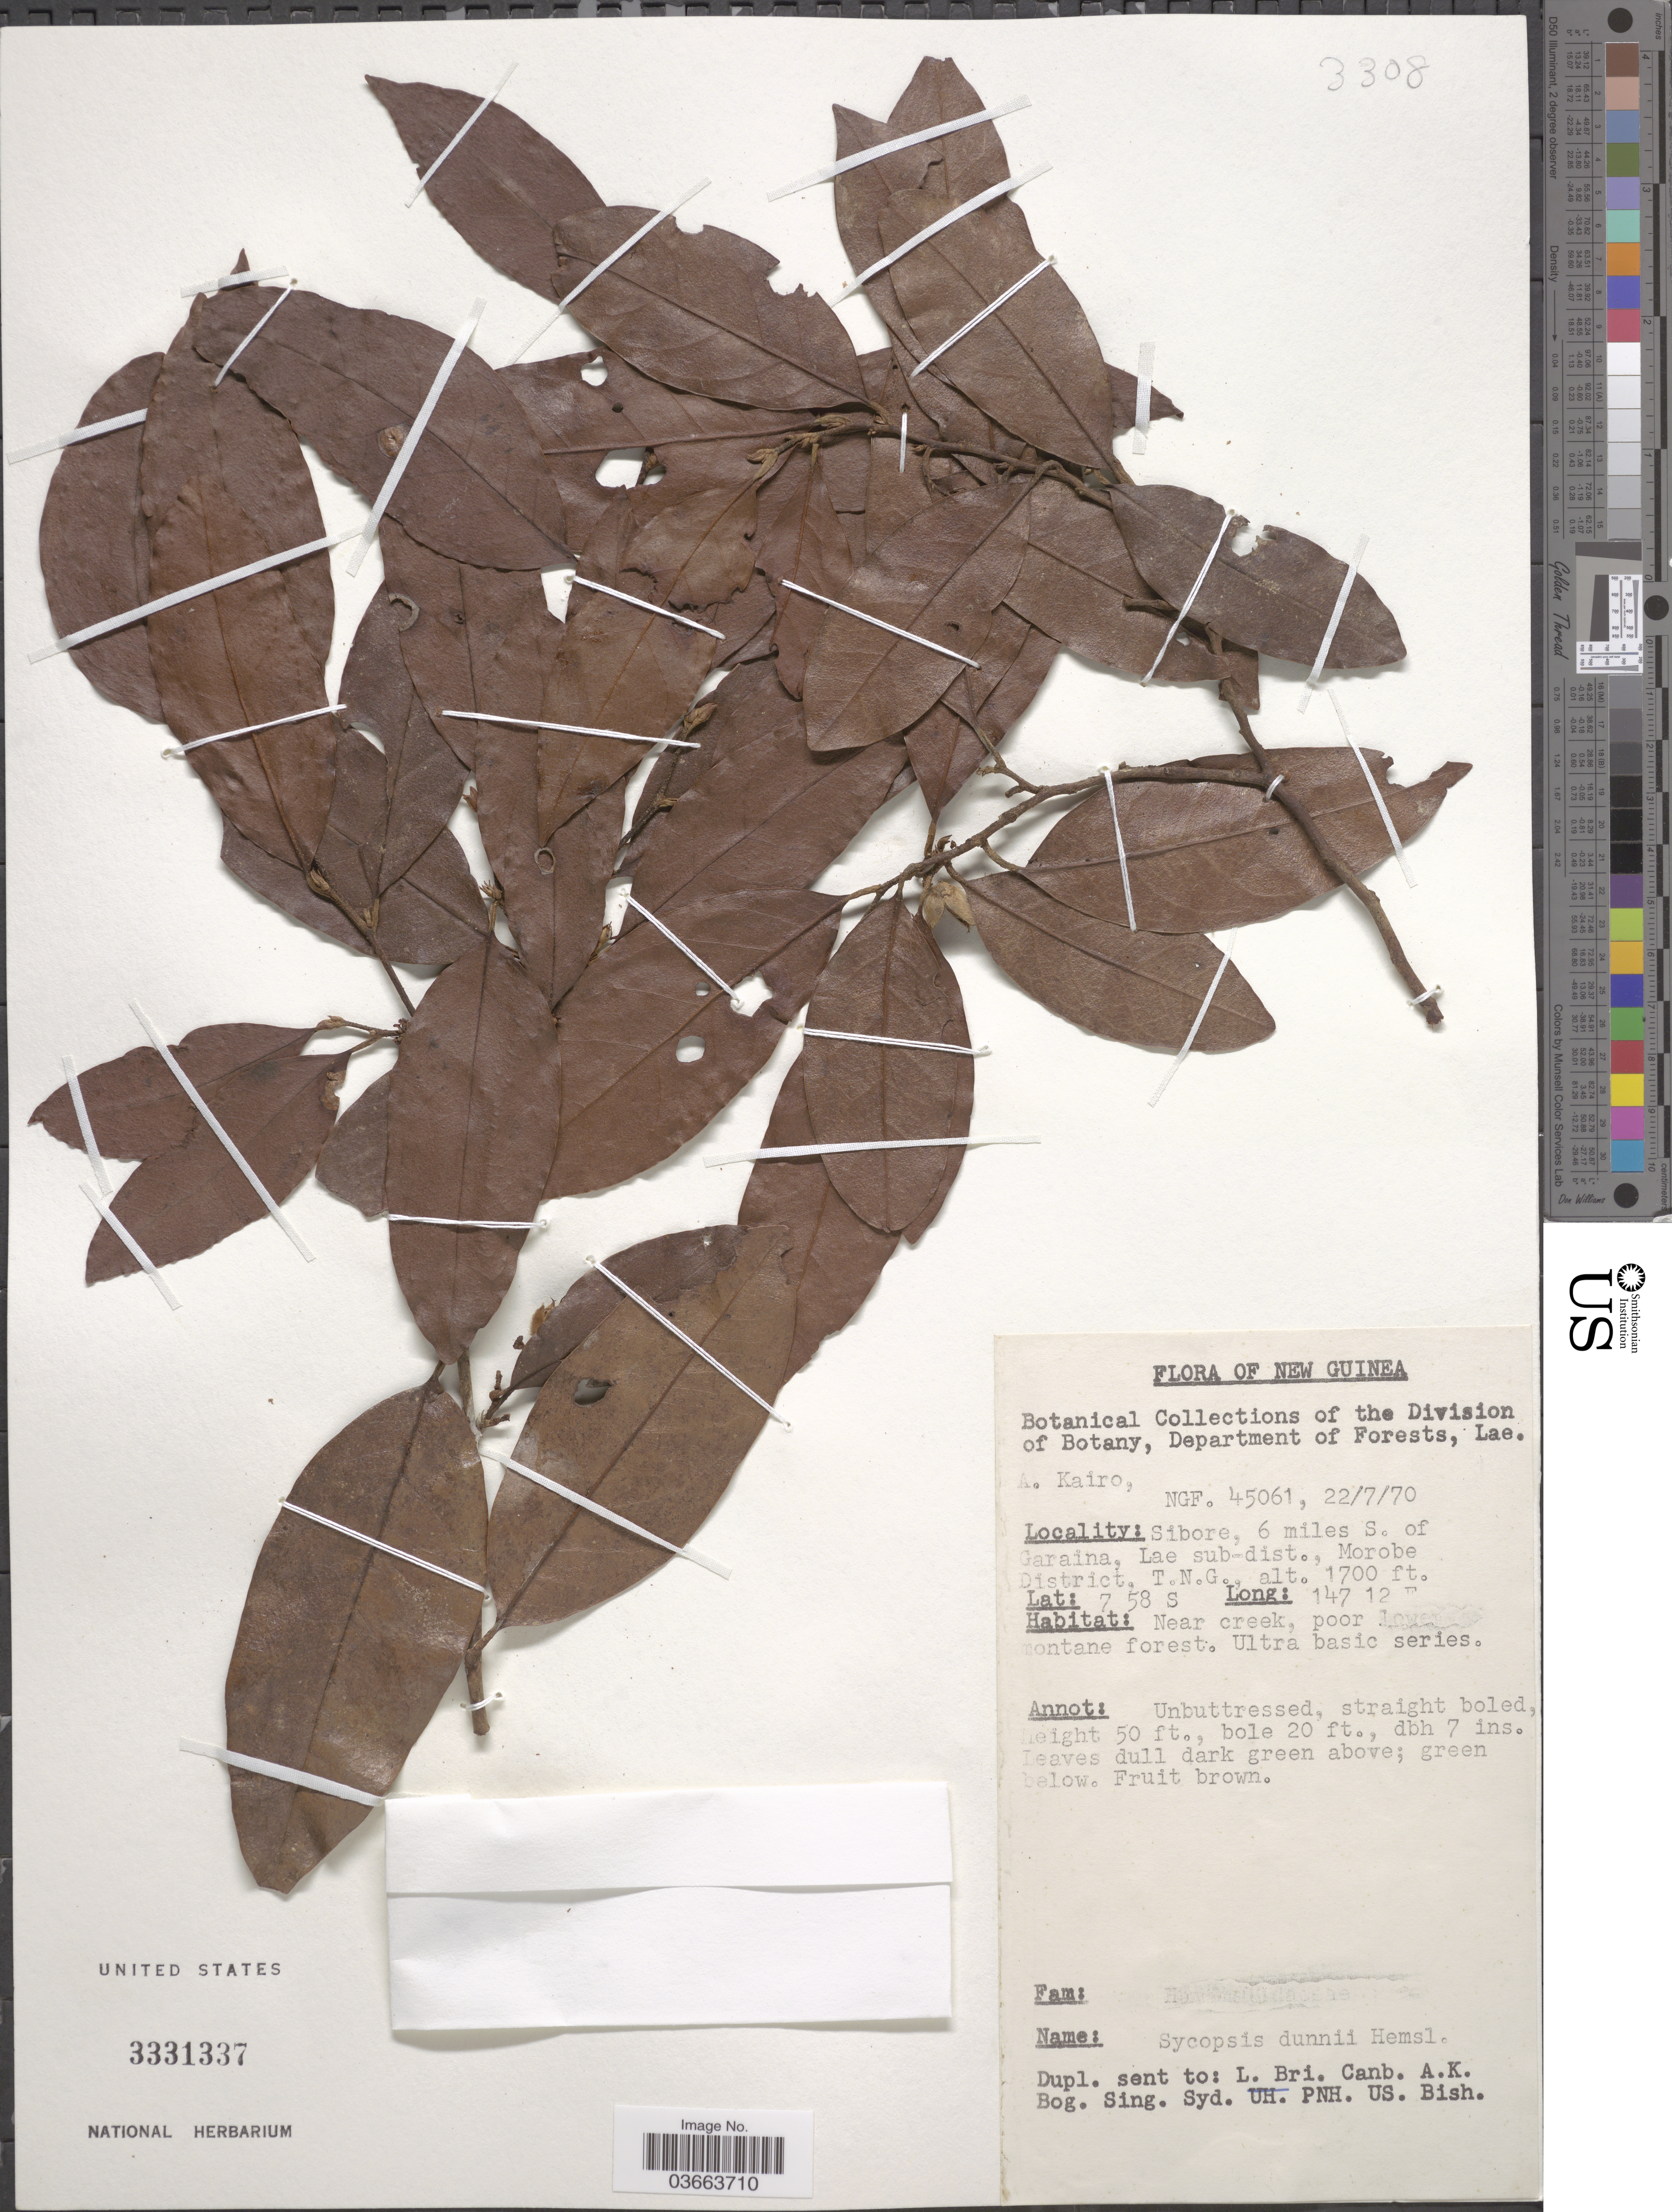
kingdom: Plantae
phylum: Tracheophyta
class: Magnoliopsida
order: Saxifragales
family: Hamamelidaceae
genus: Distyliopsis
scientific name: Distyliopsis dunnii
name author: (Hemsl.) Endress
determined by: Strong, Mark T., (BOT), Smithsonian Institution - National Museum of Natural History (UNITED STATES)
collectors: A. Kairo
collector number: NGF 45061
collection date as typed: Transcribed d/m/y: 22/7/70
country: Papua New Guinea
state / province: Morobe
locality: New Guinea. Sibore, 6 miles S. of Garaina, Lae sub-dist., Morobe District, T.N.G. Near creek, poor montane forest.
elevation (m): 518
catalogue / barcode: US 3331337